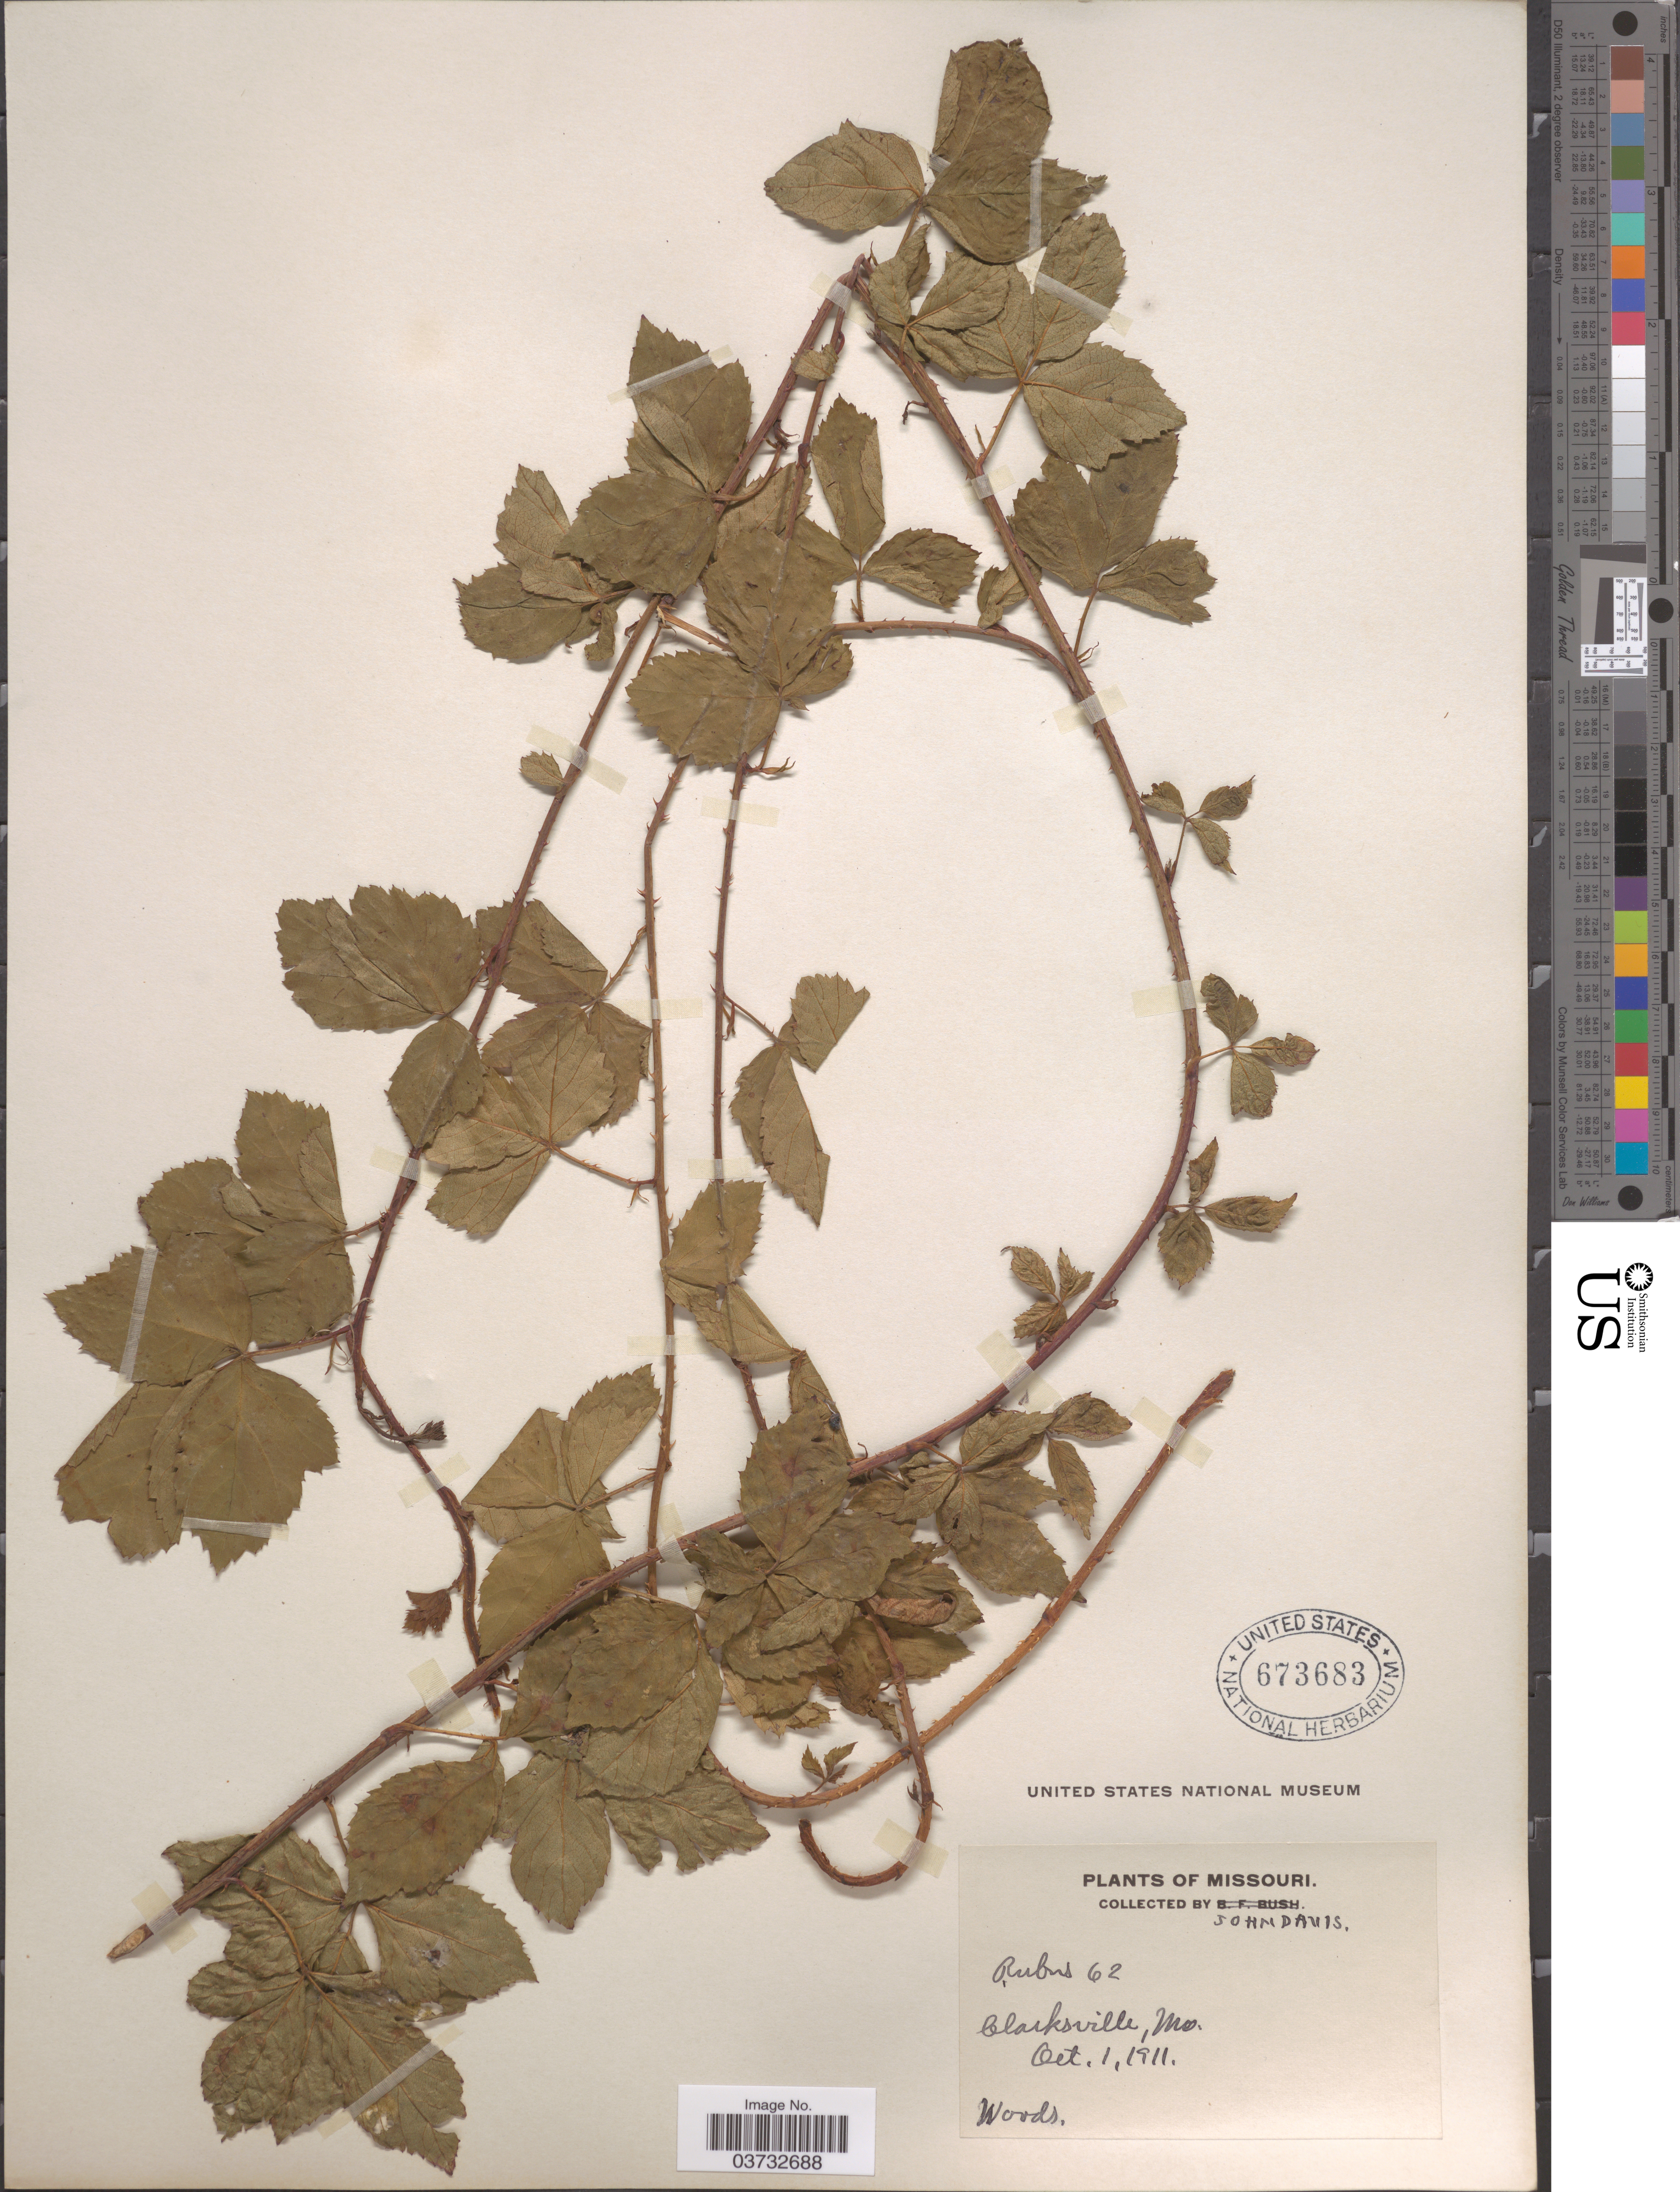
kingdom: Plantae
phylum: Tracheophyta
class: Magnoliopsida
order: Rosales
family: Rosaceae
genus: Rubus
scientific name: Rubus sp.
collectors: J. Davis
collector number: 62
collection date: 1911-10-01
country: United States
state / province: Missouri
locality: Clarksville.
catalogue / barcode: US 673683